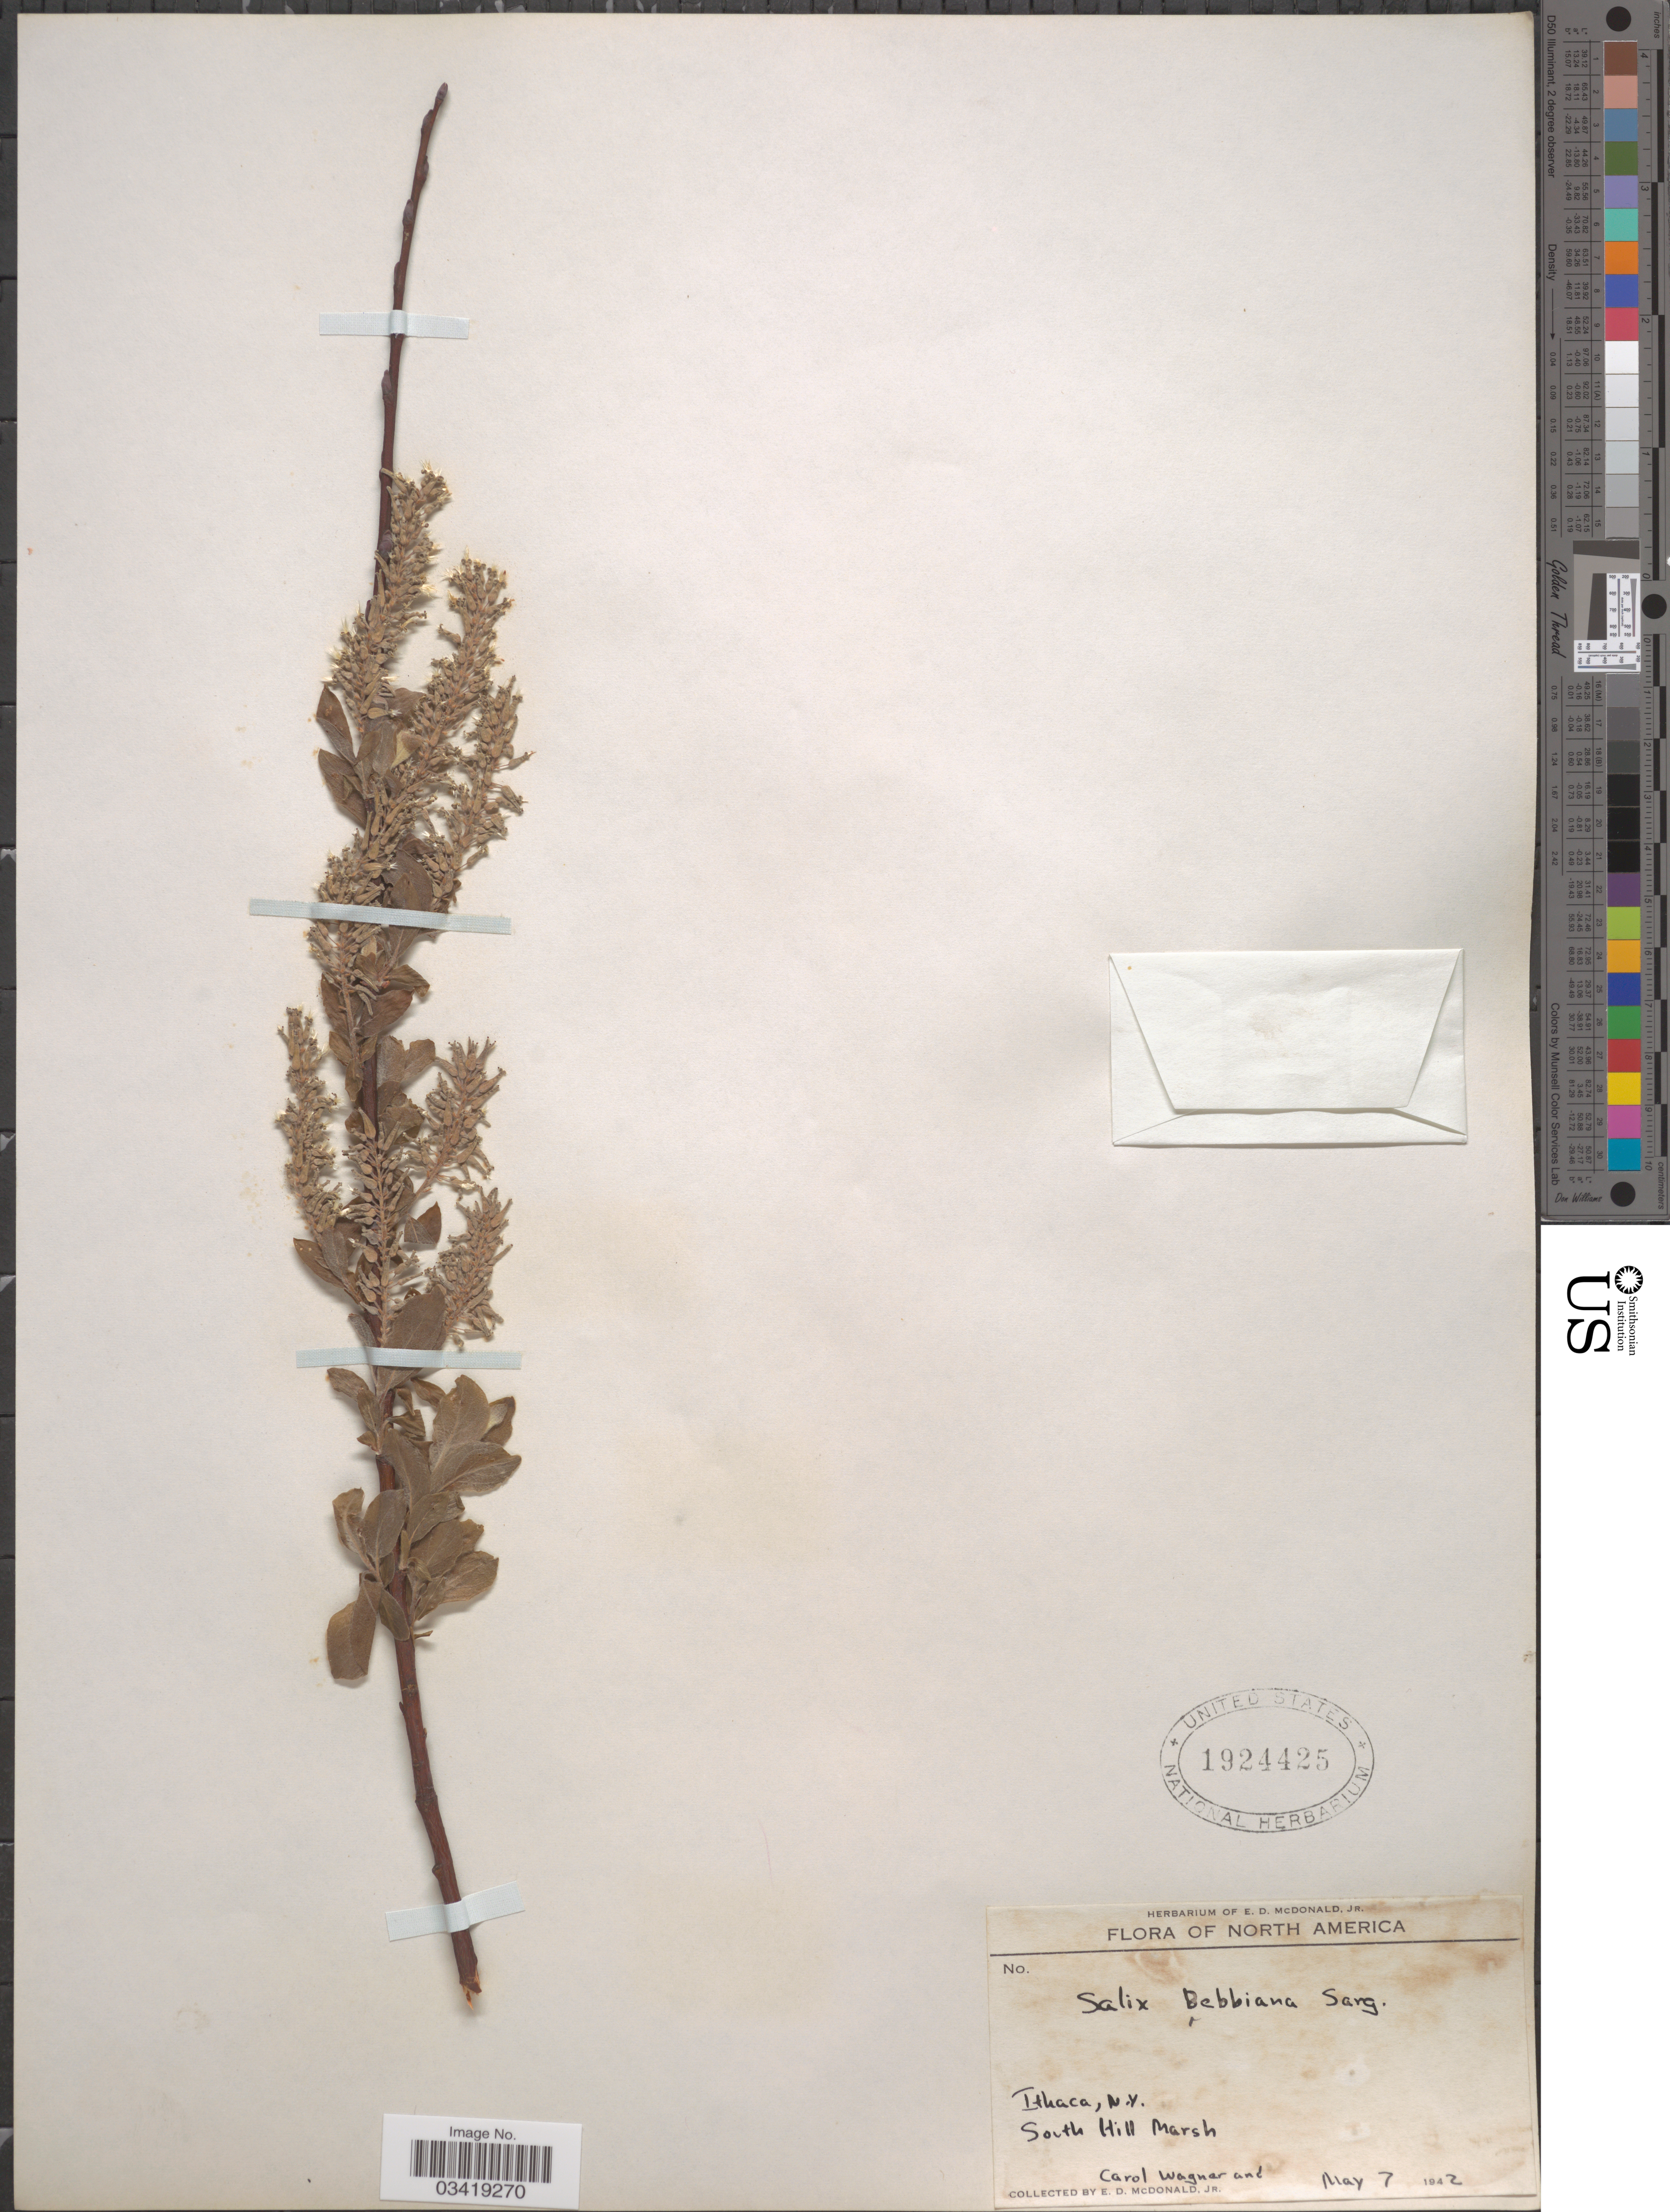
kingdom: Plantae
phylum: Tracheophyta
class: Magnoliopsida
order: Malpighiales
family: Salicaceae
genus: Salix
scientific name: Salix bebbiana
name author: Sarg.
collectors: C. Wagner & E. D. McDonald Jr.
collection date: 1942-05-07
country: United States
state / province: New York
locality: Ithaca. South Hill Marsh.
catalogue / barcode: US 1924425